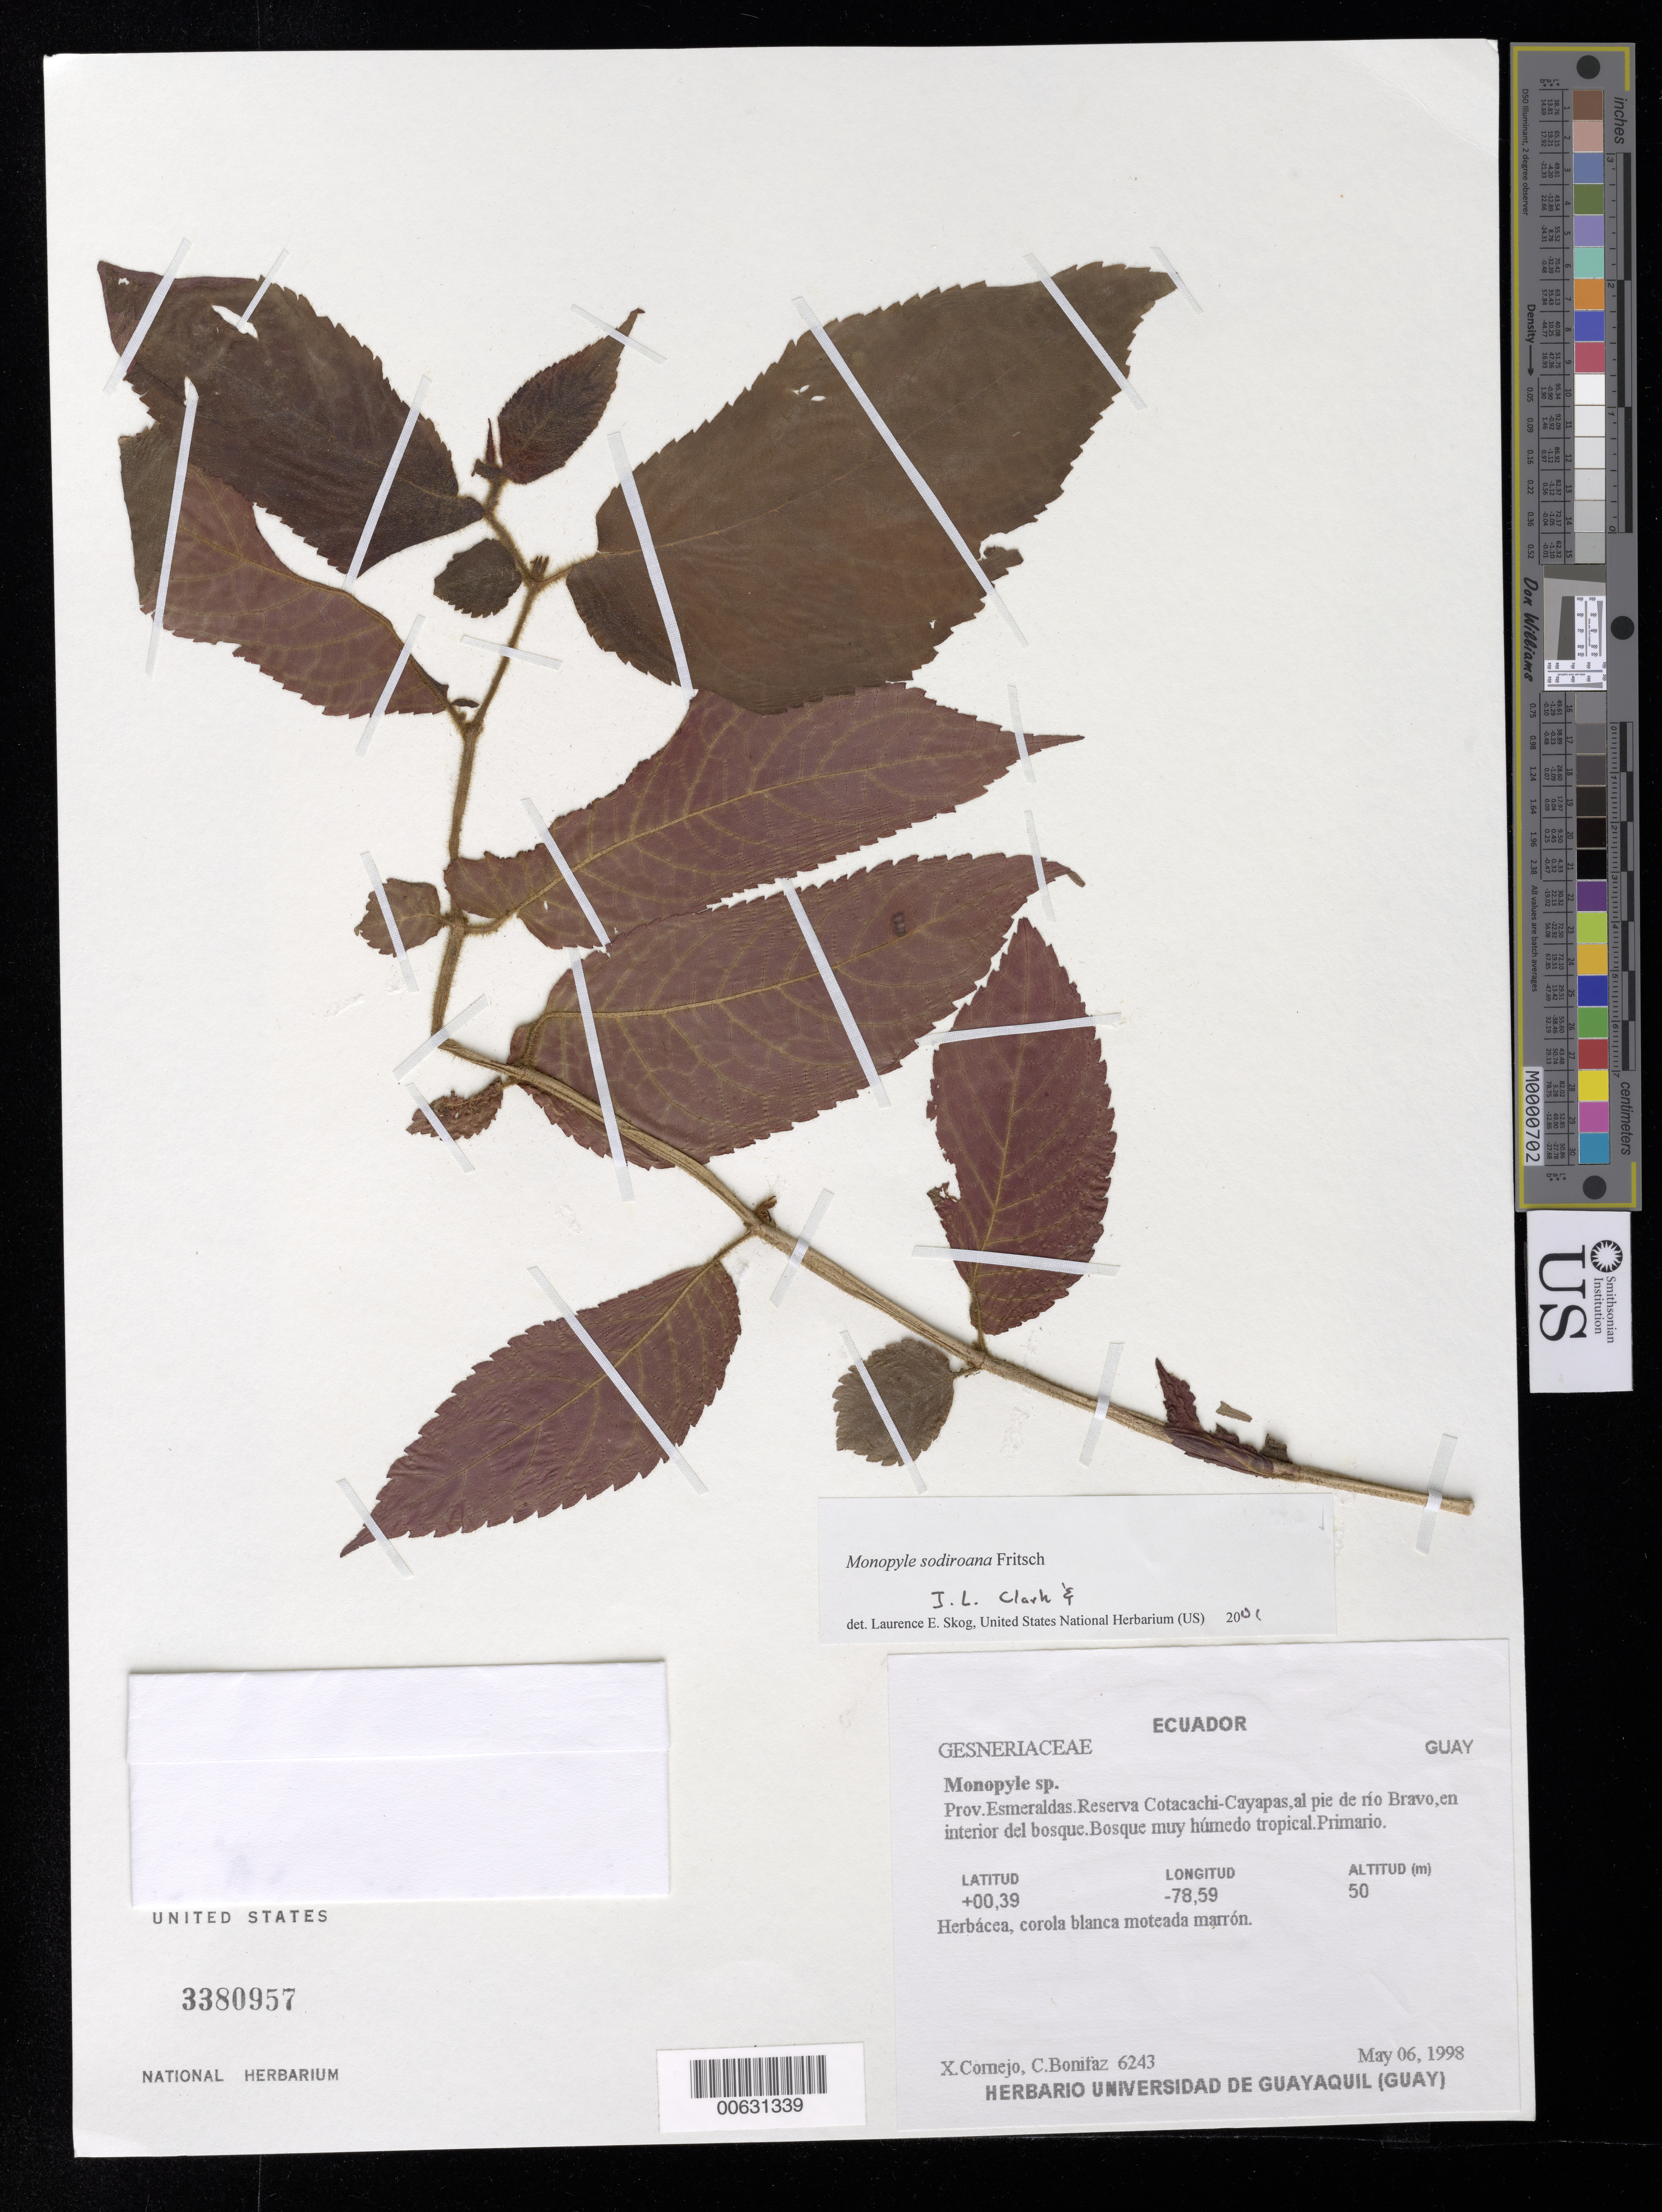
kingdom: Plantae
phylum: Tracheophyta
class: Magnoliopsida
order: Lamiales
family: Gesneriaceae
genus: Monopyle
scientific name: Monopyle sodiroana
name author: Fritsch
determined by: Clark, J. L.; Skog, Laurence E.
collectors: X. F. Cornejo & C. Bonifaz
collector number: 6243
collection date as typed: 06 May 1998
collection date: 1998-05-06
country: Ecuador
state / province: Esmeraldas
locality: Reserva Cotacachi-Cayapas, al pie de río Bravo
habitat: En interior del bosque, bosque muy húmedo tropical, primario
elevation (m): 50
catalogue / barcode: US 3380957